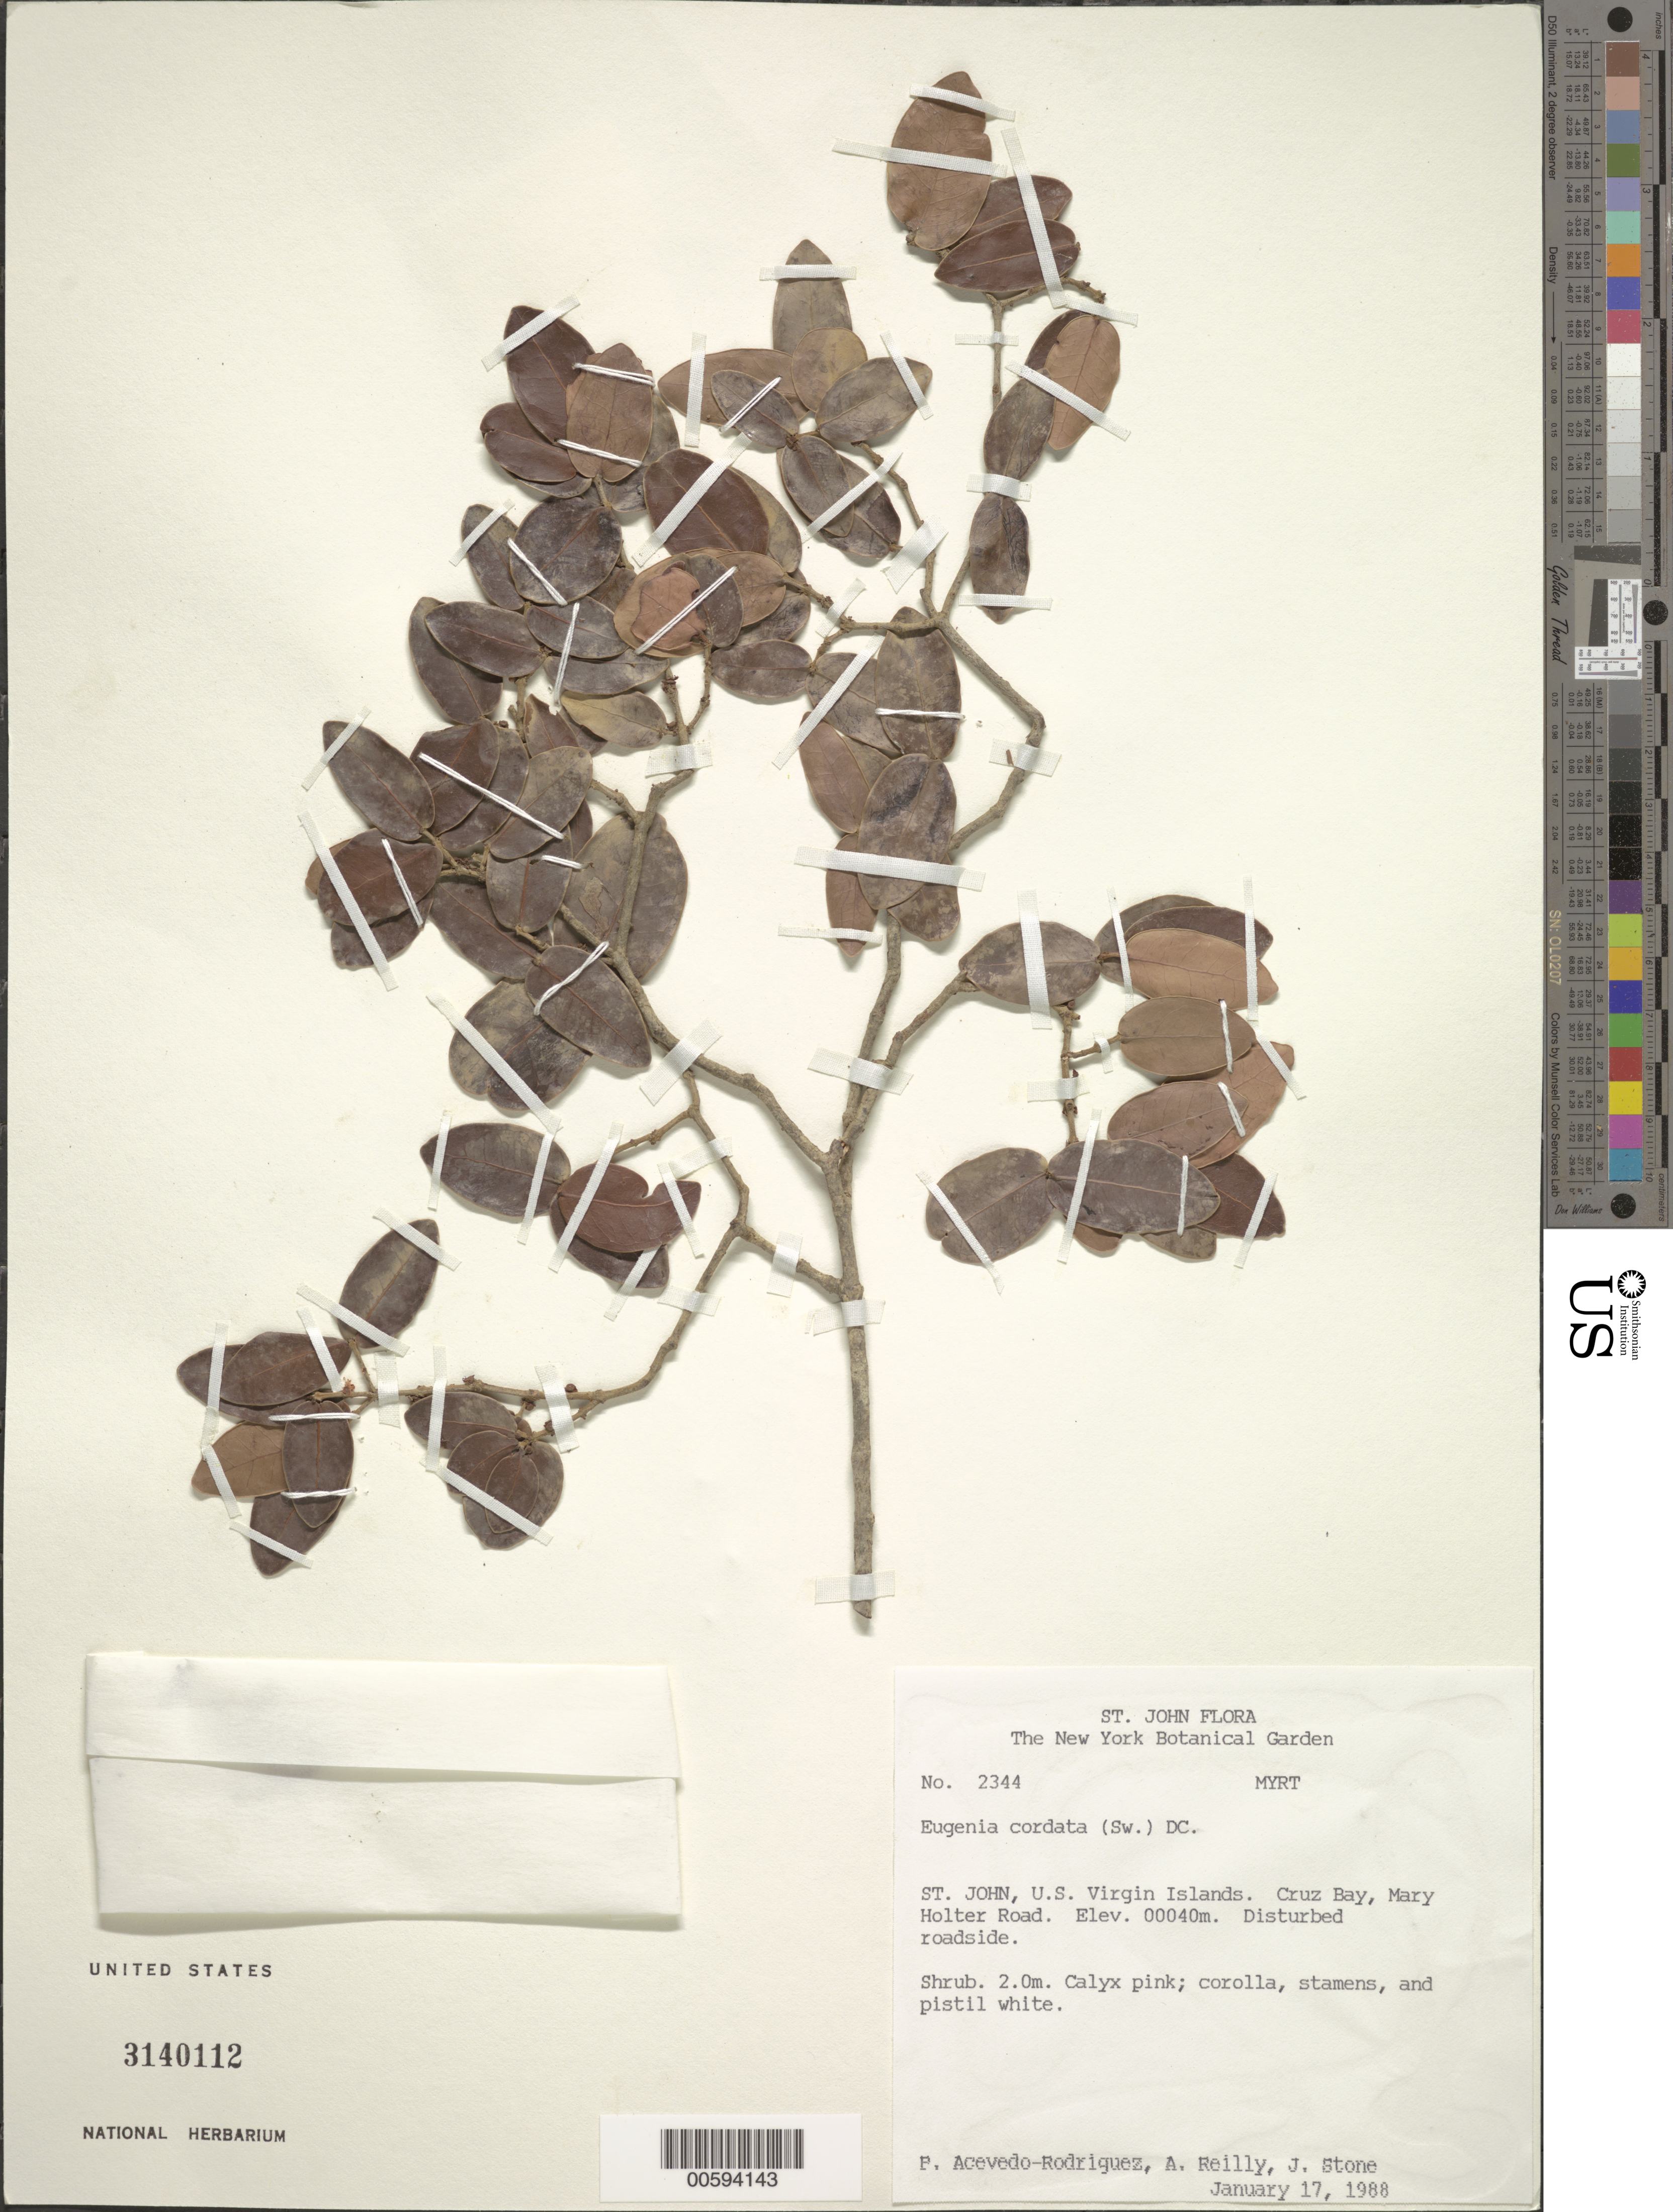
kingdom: Plantae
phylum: Tracheophyta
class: Magnoliopsida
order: Myrtales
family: Myrtaceae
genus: Eugenia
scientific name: Eugenia cordata var. cordata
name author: (Sw.) DC.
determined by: Flickinger, Jonathan A.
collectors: P. Acevedo-Rodr., A. Reilly & J. Stone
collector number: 2344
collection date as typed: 17 Jan 1988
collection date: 1988-01-17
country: U.S. Virgin Islands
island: St. John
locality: Cruz Bay Quarter; Mary Holter Road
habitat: Disturbed roadside.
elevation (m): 40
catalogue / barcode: US 3140112